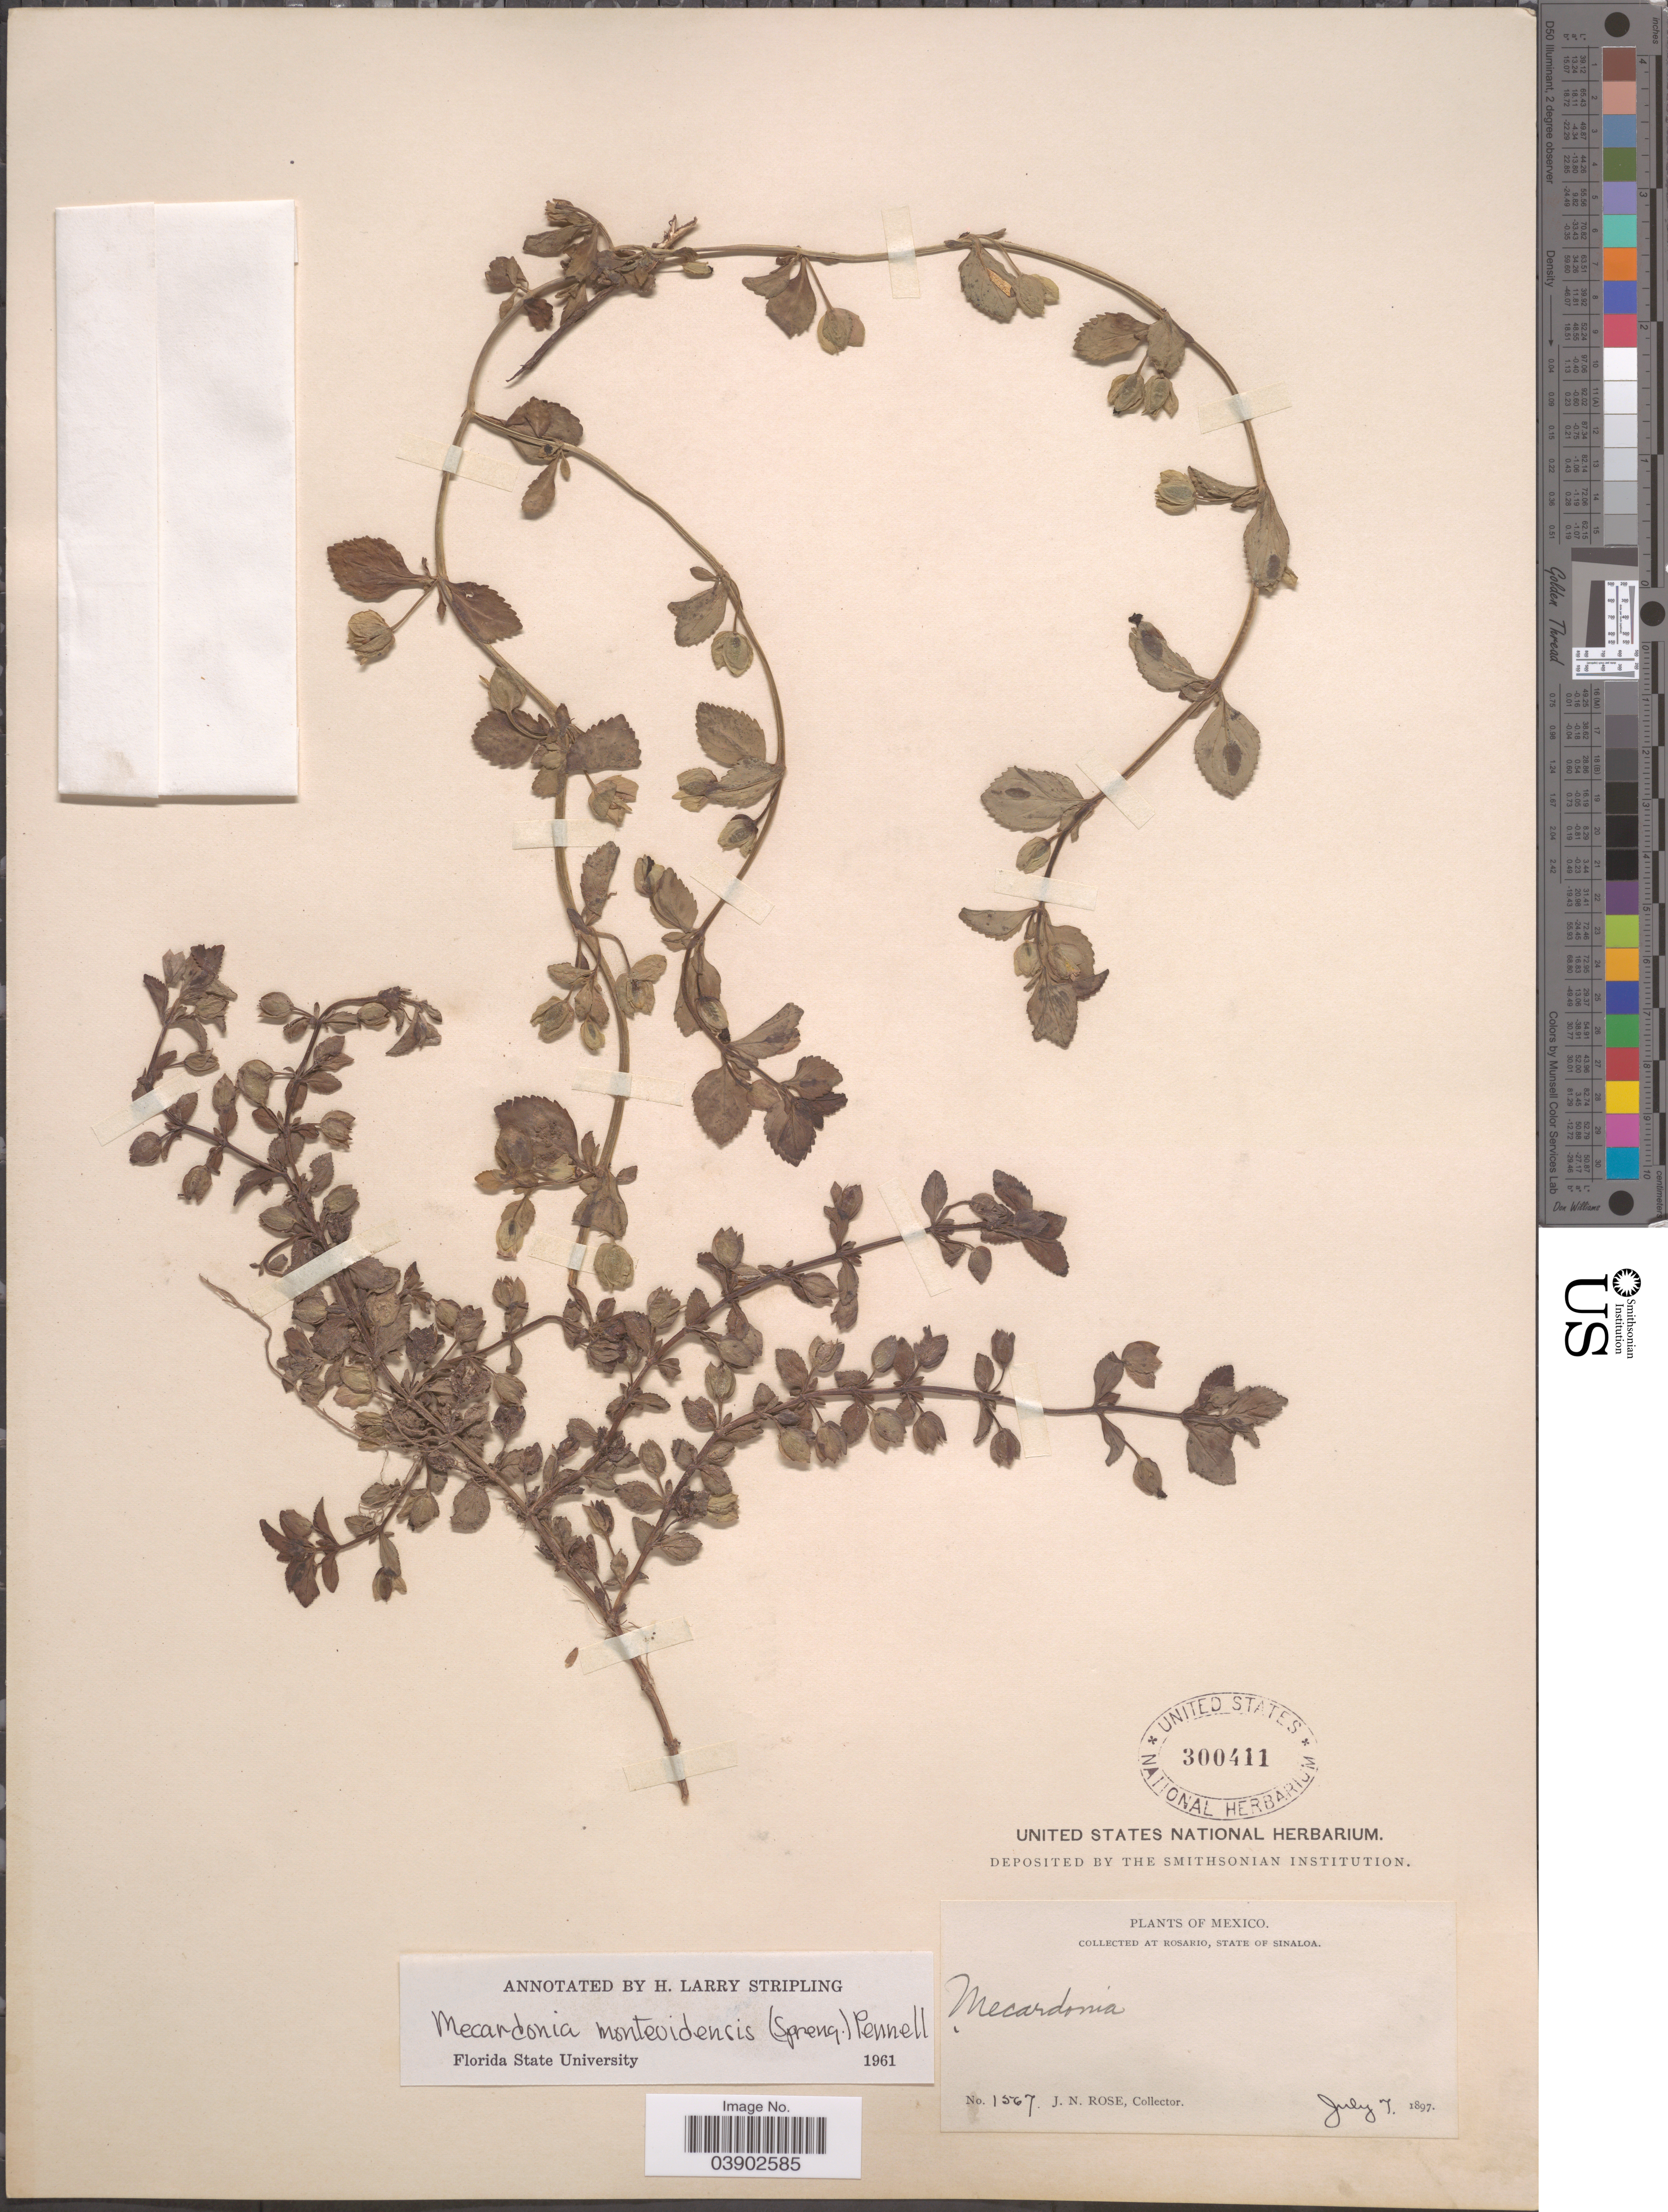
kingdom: Plantae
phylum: Tracheophyta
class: Magnoliopsida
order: Lamiales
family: Plantaginaceae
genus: Mecardonia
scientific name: Mecardonia procumbens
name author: (Mill.) Small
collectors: J. N. Rose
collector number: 1567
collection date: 1897-07-07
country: Mexico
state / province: Sinaloa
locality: At Rosario.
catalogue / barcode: US 300411